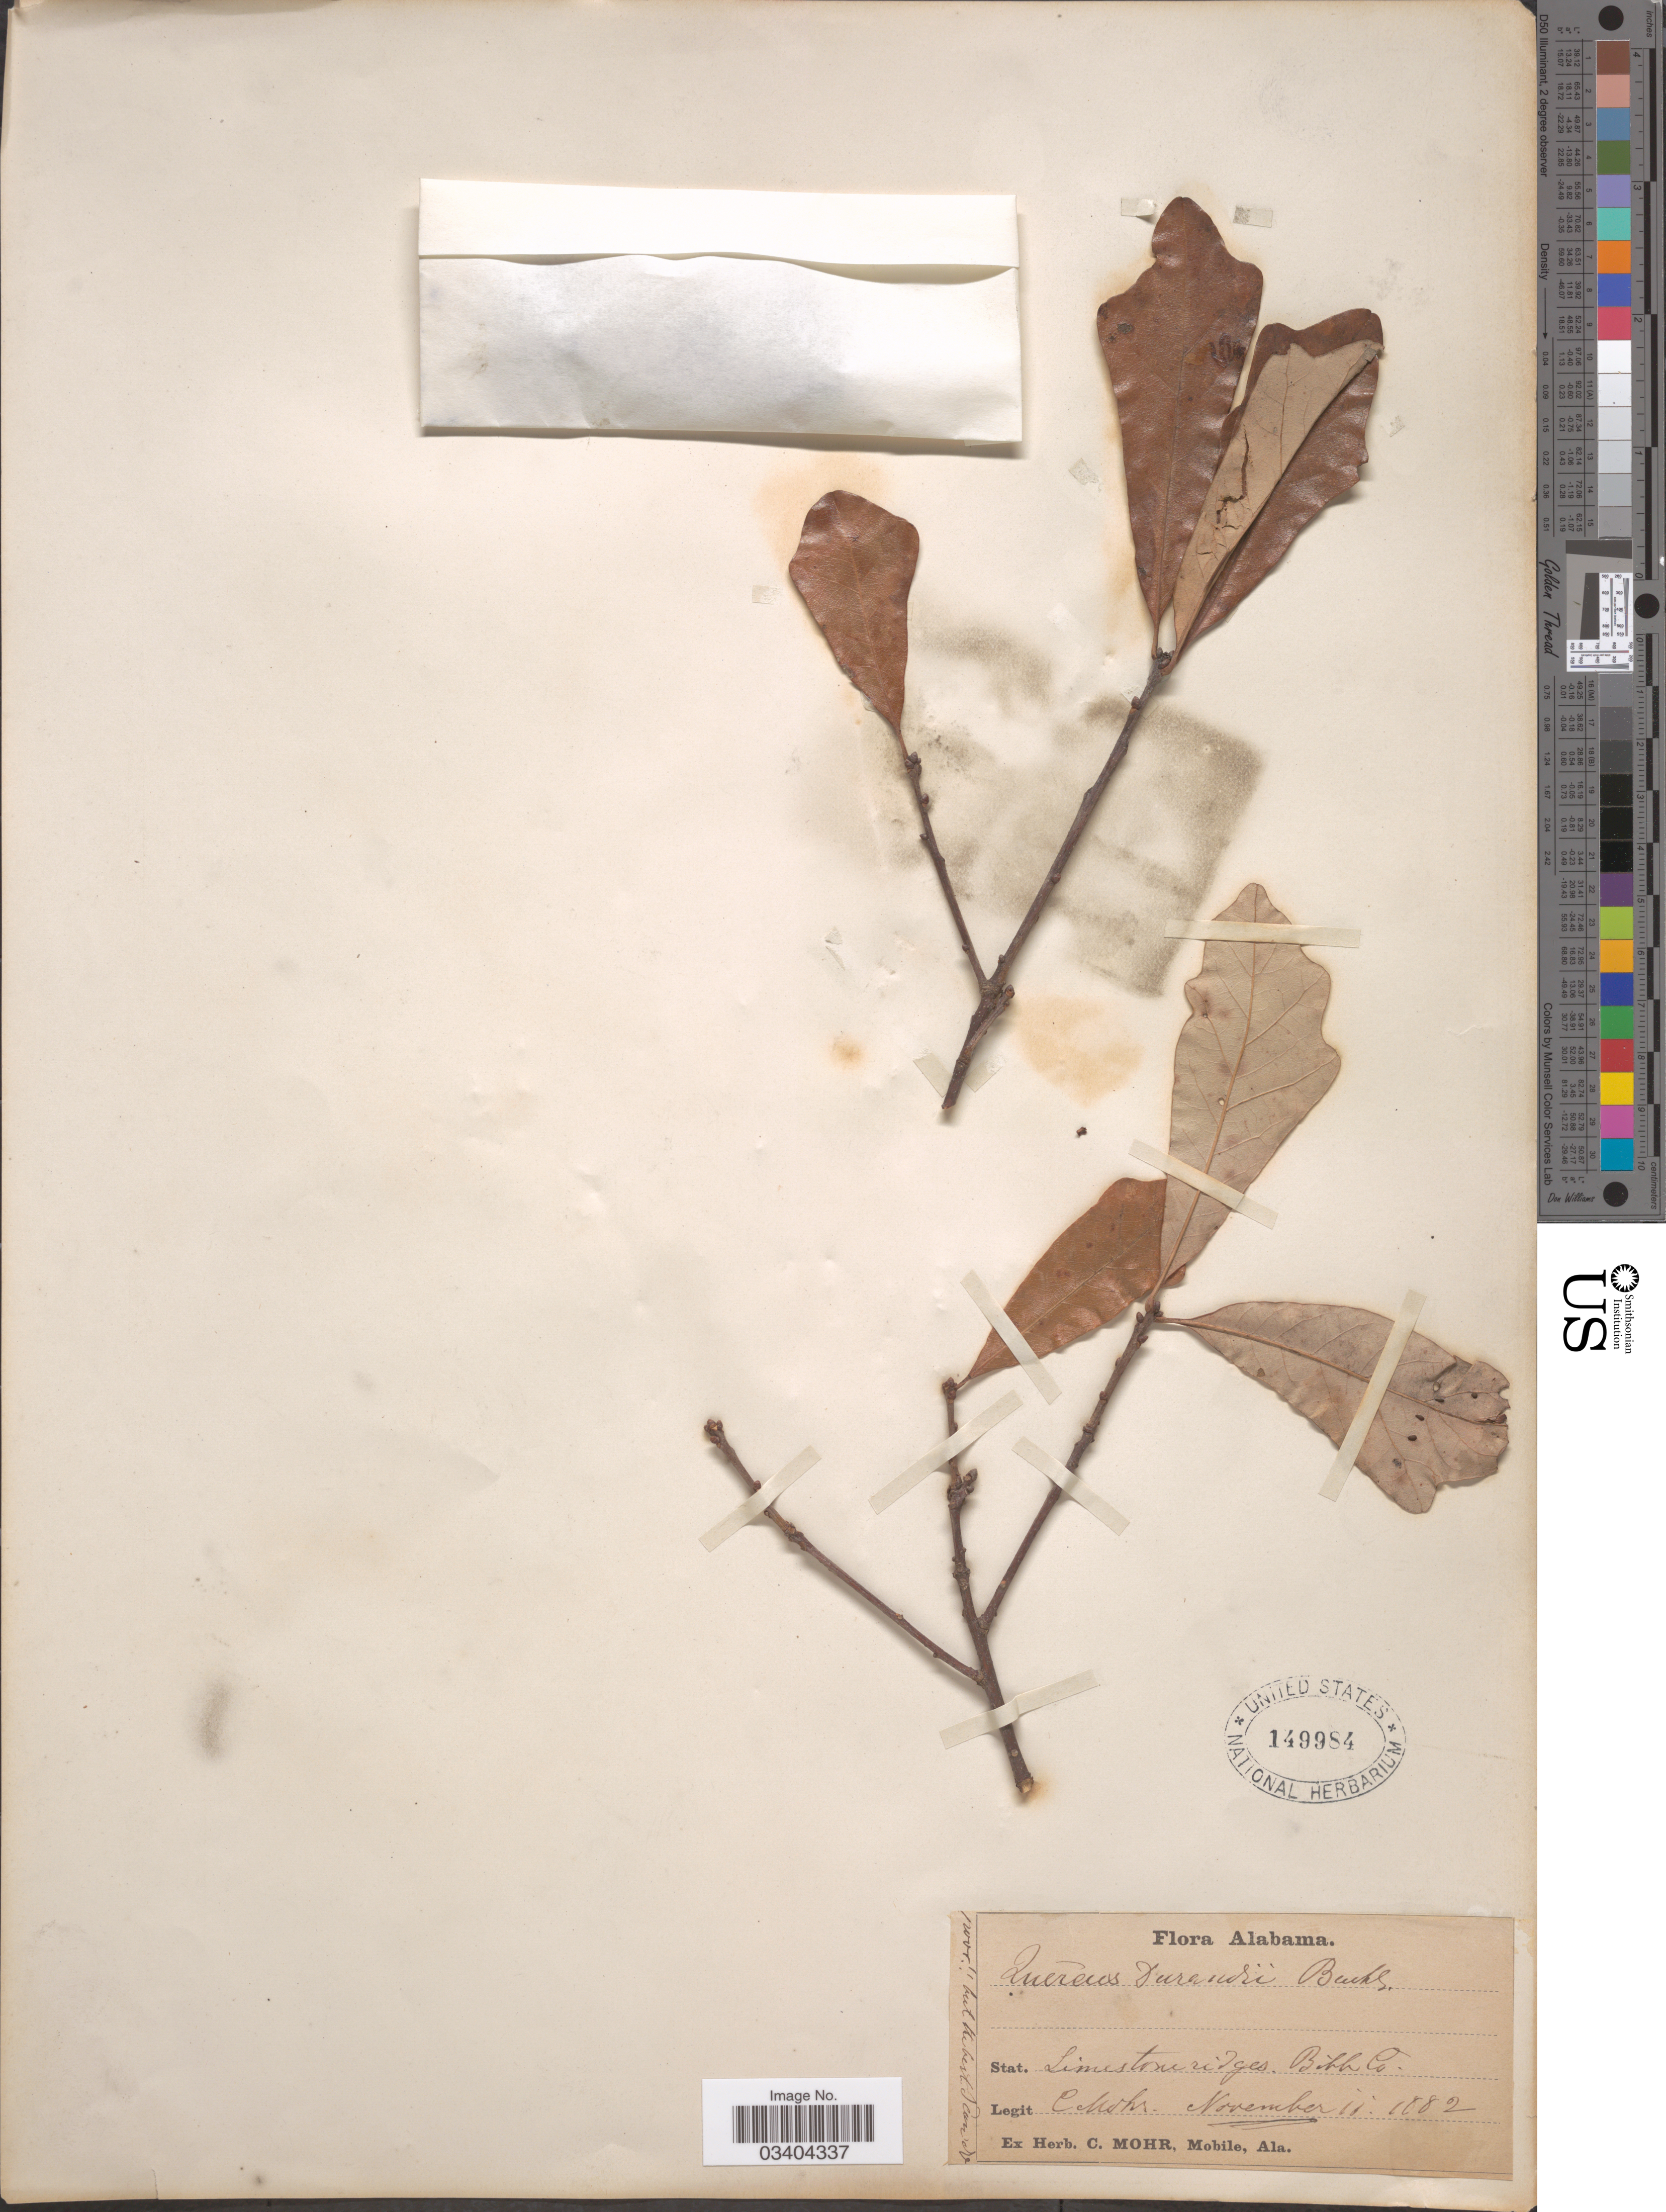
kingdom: Plantae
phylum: Tracheophyta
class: Magnoliopsida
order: Fagales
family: Fagaceae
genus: Quercus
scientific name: Quercus durandii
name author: Buckley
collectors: C. T. Mohr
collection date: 1882-11-11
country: United States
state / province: Alabama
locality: Stat. Limestone ridges. Bibb Co.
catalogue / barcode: US 149984